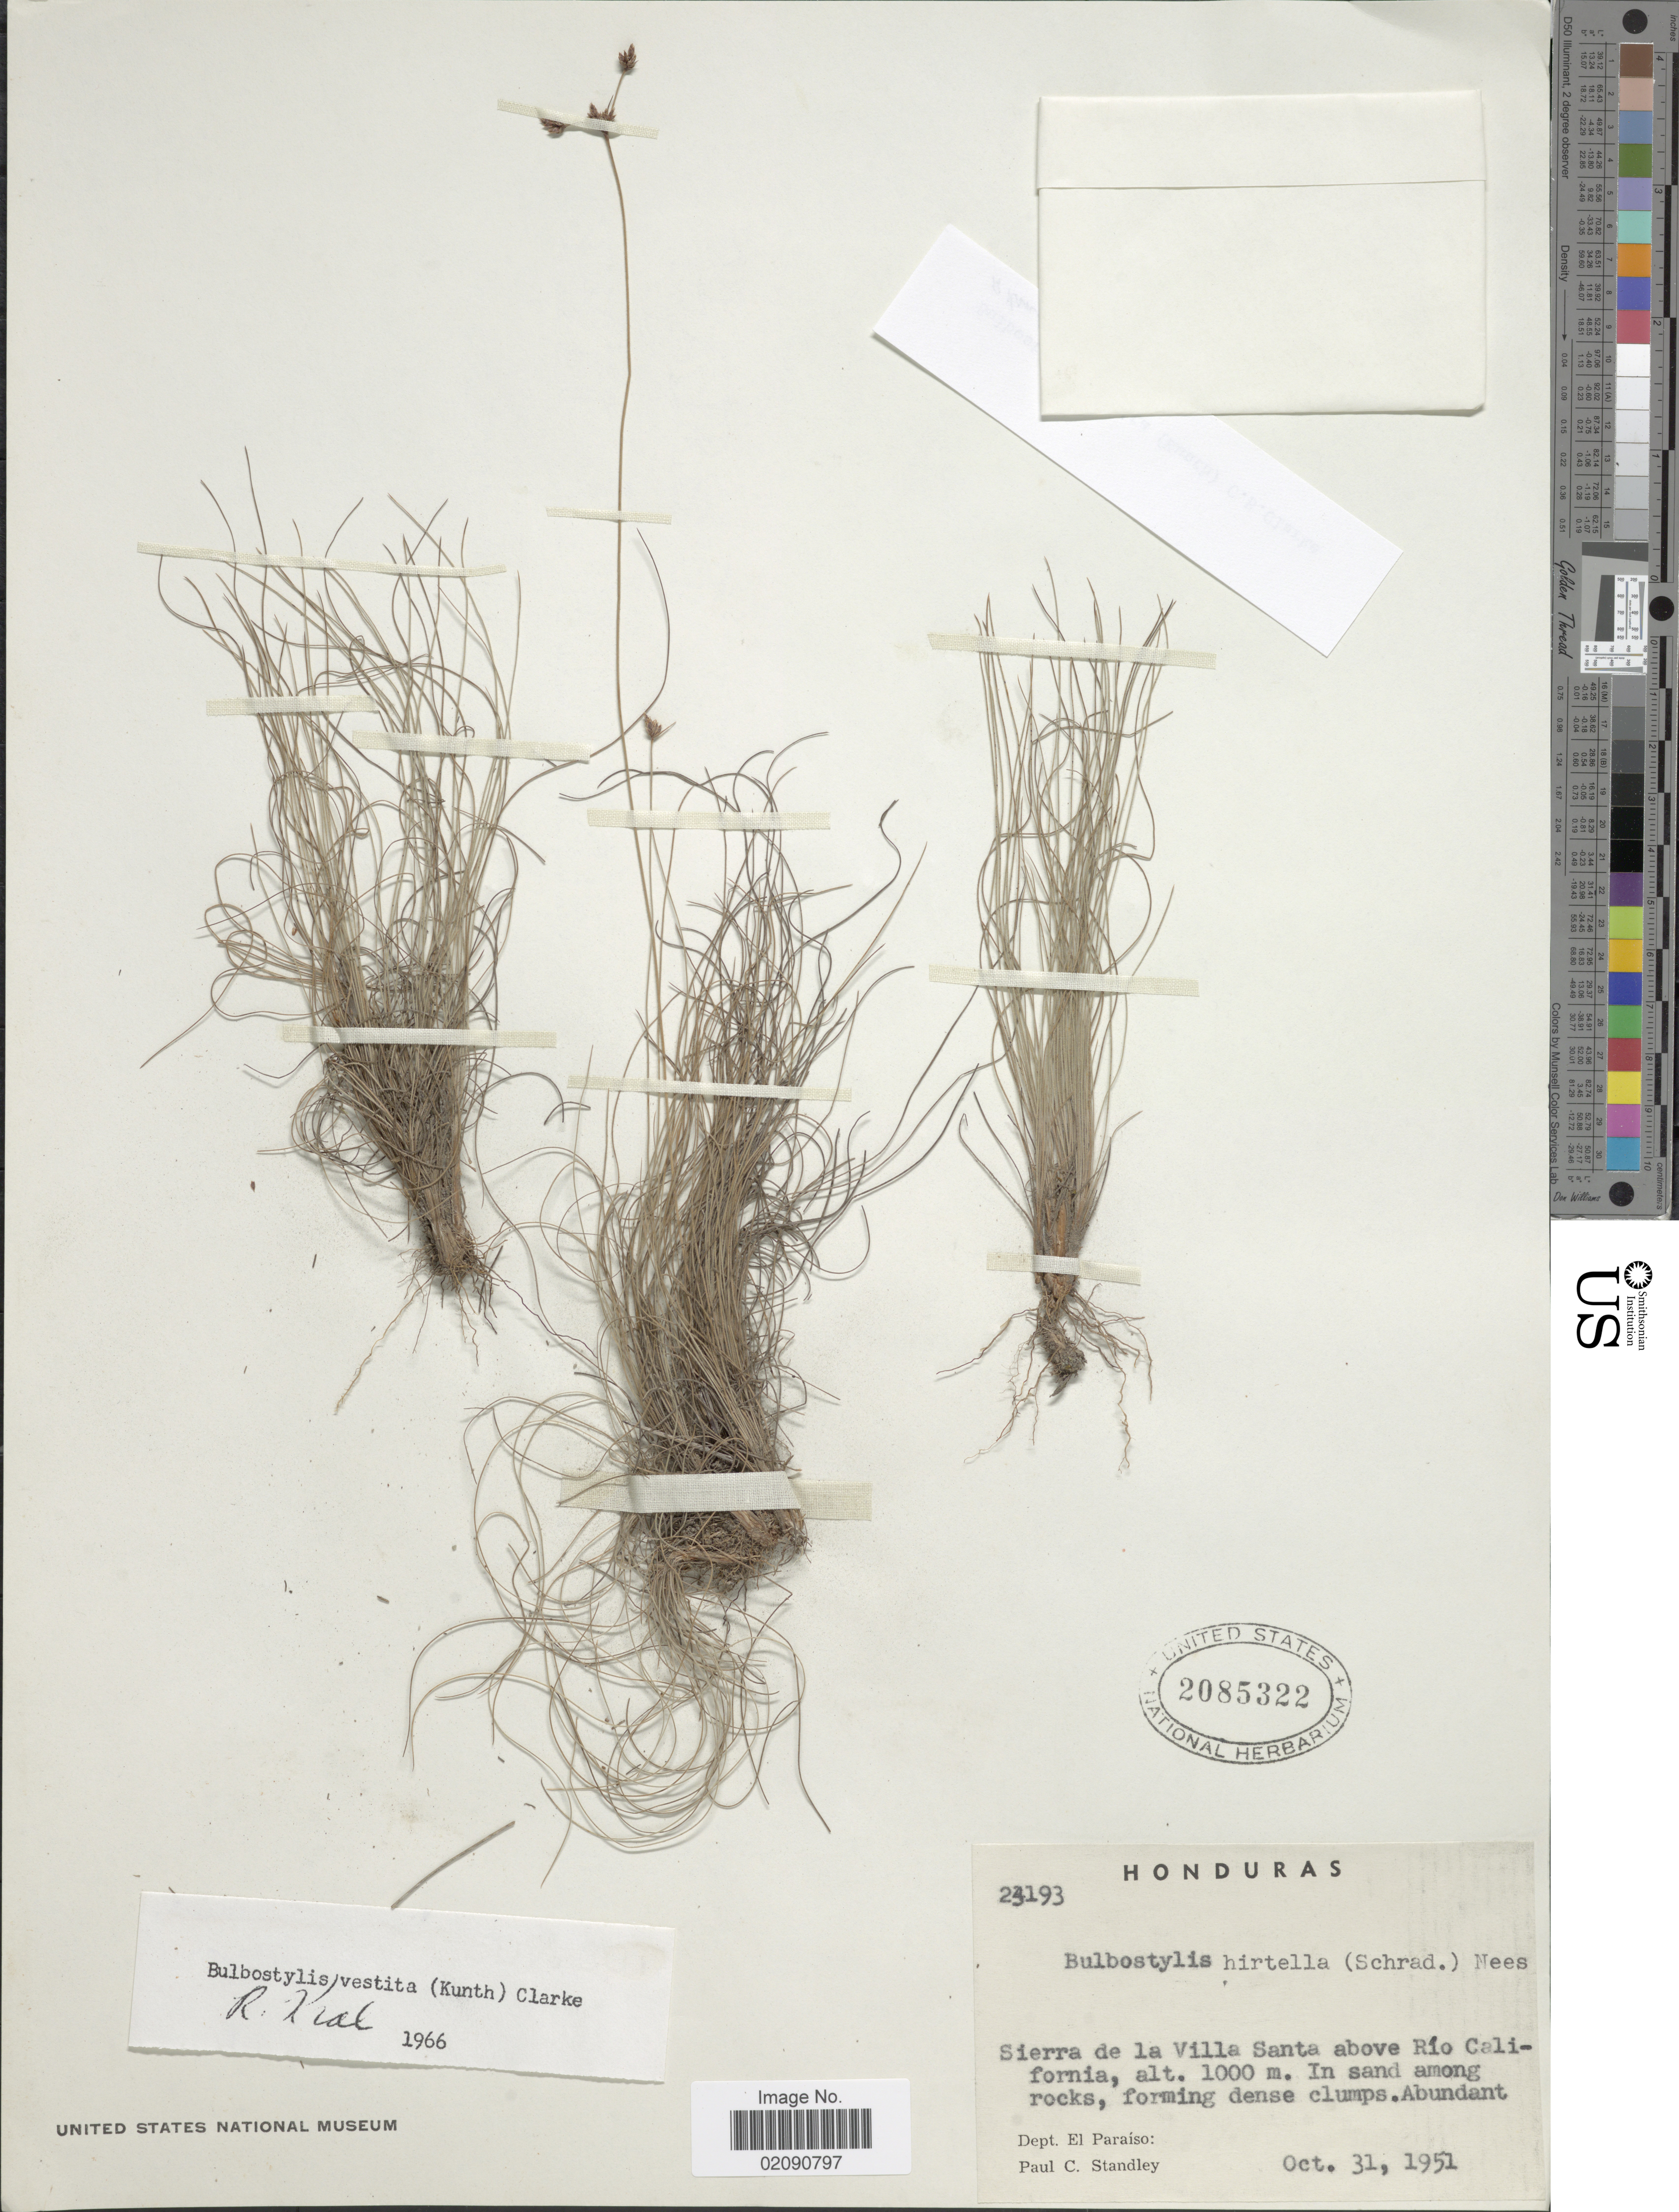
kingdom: Plantae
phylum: Tracheophyta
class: Liliopsida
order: Poales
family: Cyperaceae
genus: Bulbostylis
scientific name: Bulbostylis vestita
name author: (Kunth) C.B. Clarke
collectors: P. C. Standley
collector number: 23193*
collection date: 1951-10-31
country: Honduras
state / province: El Paraíso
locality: Sierra de la Villa Santa above Rio California. Dept. El Paraiso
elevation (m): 1000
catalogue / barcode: US 2085322